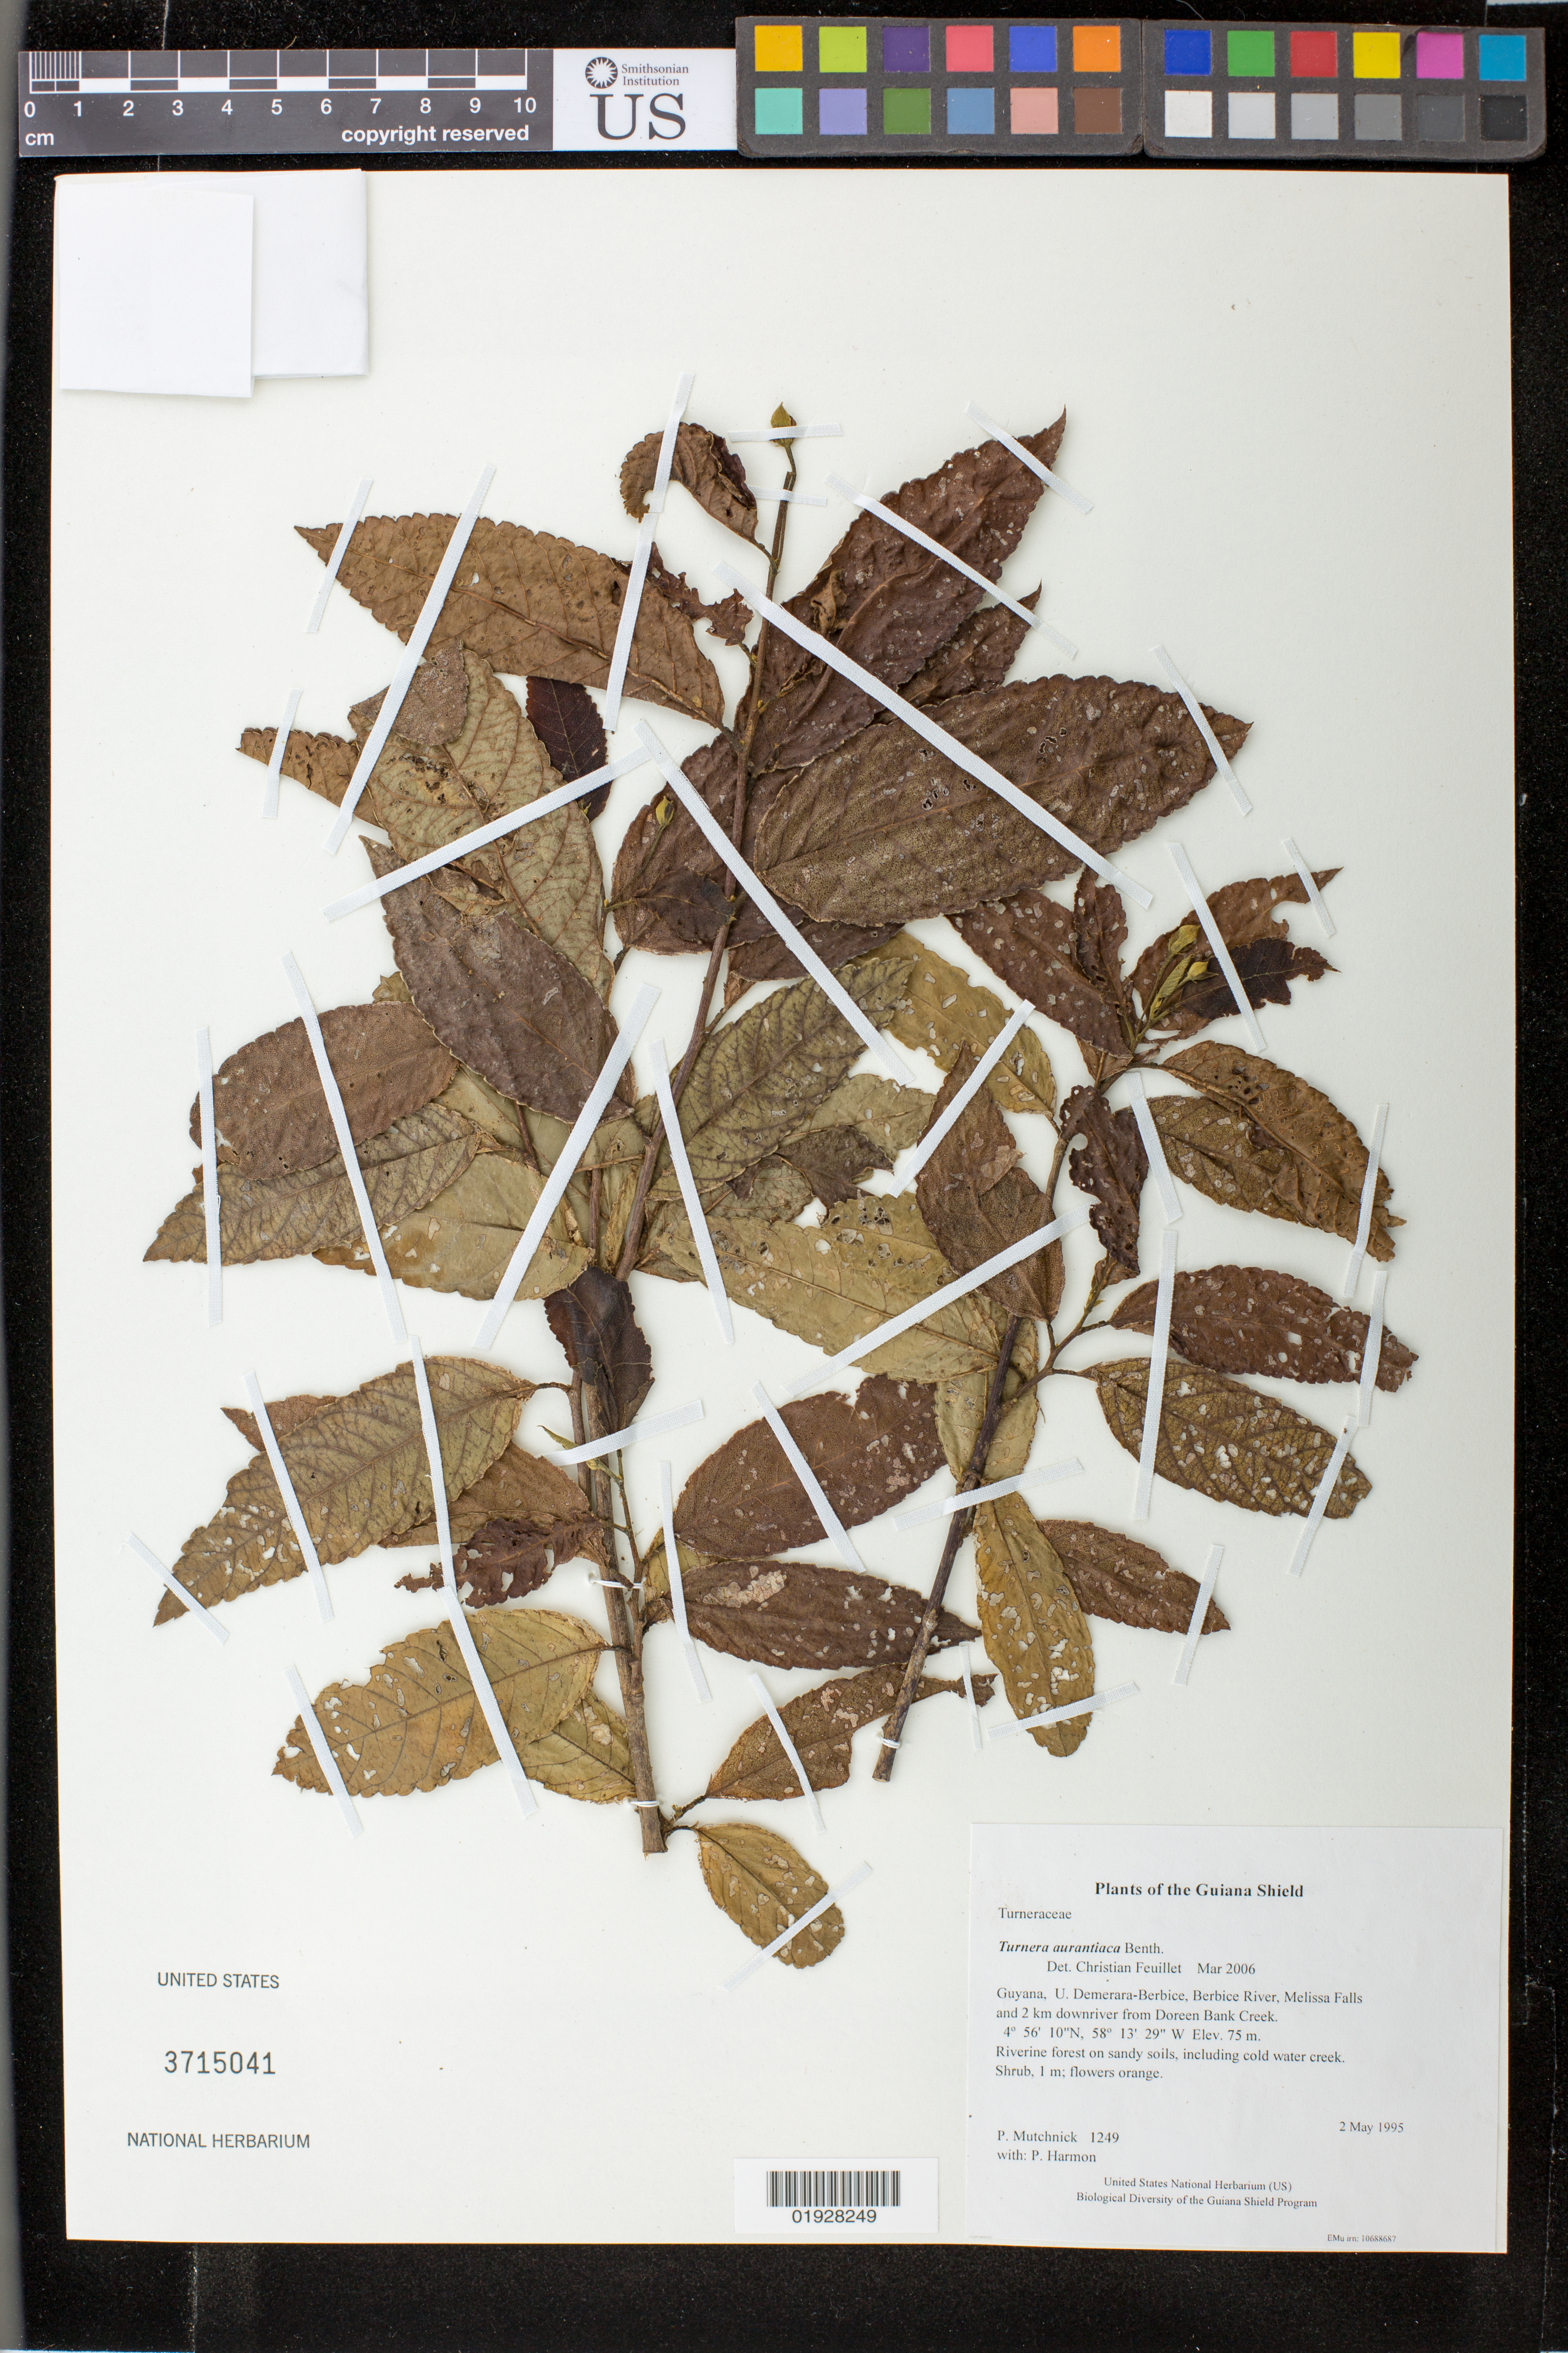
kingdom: Plantae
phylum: Tracheophyta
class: Magnoliopsida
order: Malpighiales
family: Turneraceae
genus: Turnera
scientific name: Turnera aurantiaca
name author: Benth.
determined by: Feuillet, C.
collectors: P. Mutchnick & P. Harmon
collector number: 1249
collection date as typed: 2 May 1995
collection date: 1995-05-02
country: Guyana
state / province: U. Demerara-Berbice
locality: Berbice River, Melissa Falls and 2 km downriver from Doreen Bank Creek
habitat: Riverine forest on sandy soils, including cold water creek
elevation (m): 75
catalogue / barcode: US 3715041